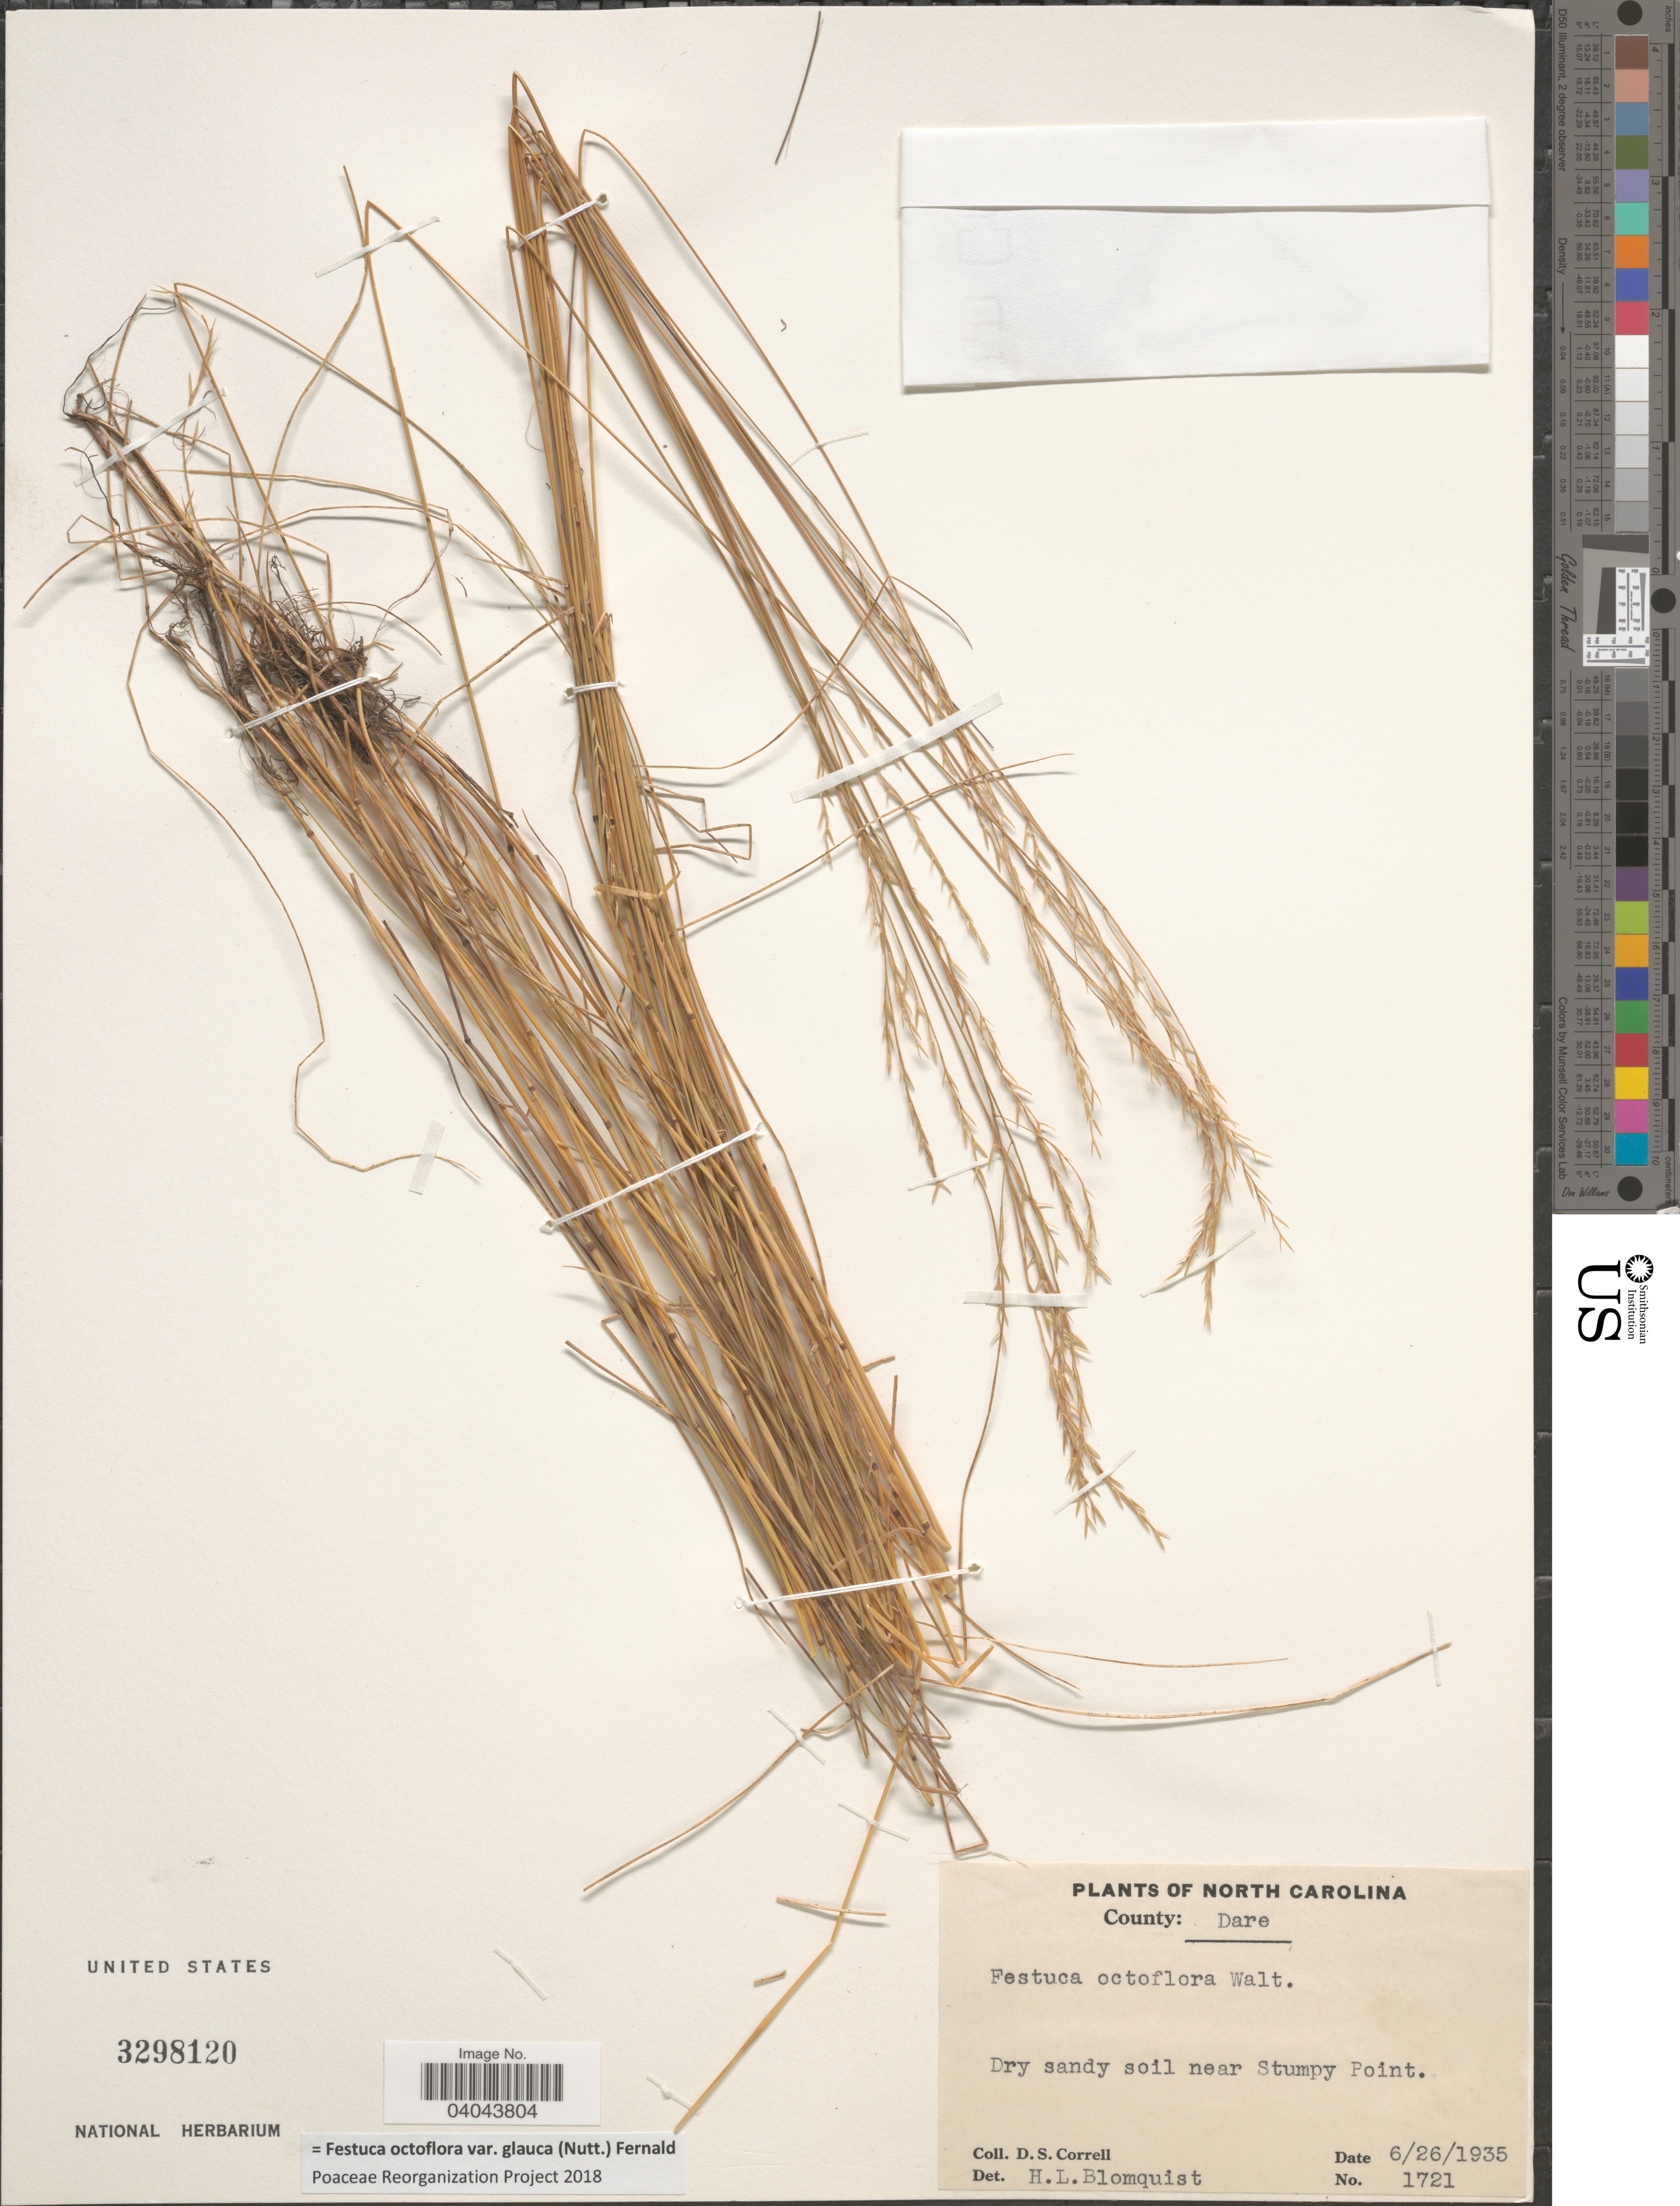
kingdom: Plantae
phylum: Tracheophyta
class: Liliopsida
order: Poales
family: Poaceae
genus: Festuca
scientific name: Festuca octoflora var. glauca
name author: (Nutt.) Fernald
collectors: D. S. Correll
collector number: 1721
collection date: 1935-06-26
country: United States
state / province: North Carolina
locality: County: Dare. Near Stumpy Point.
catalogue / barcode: US 3298120